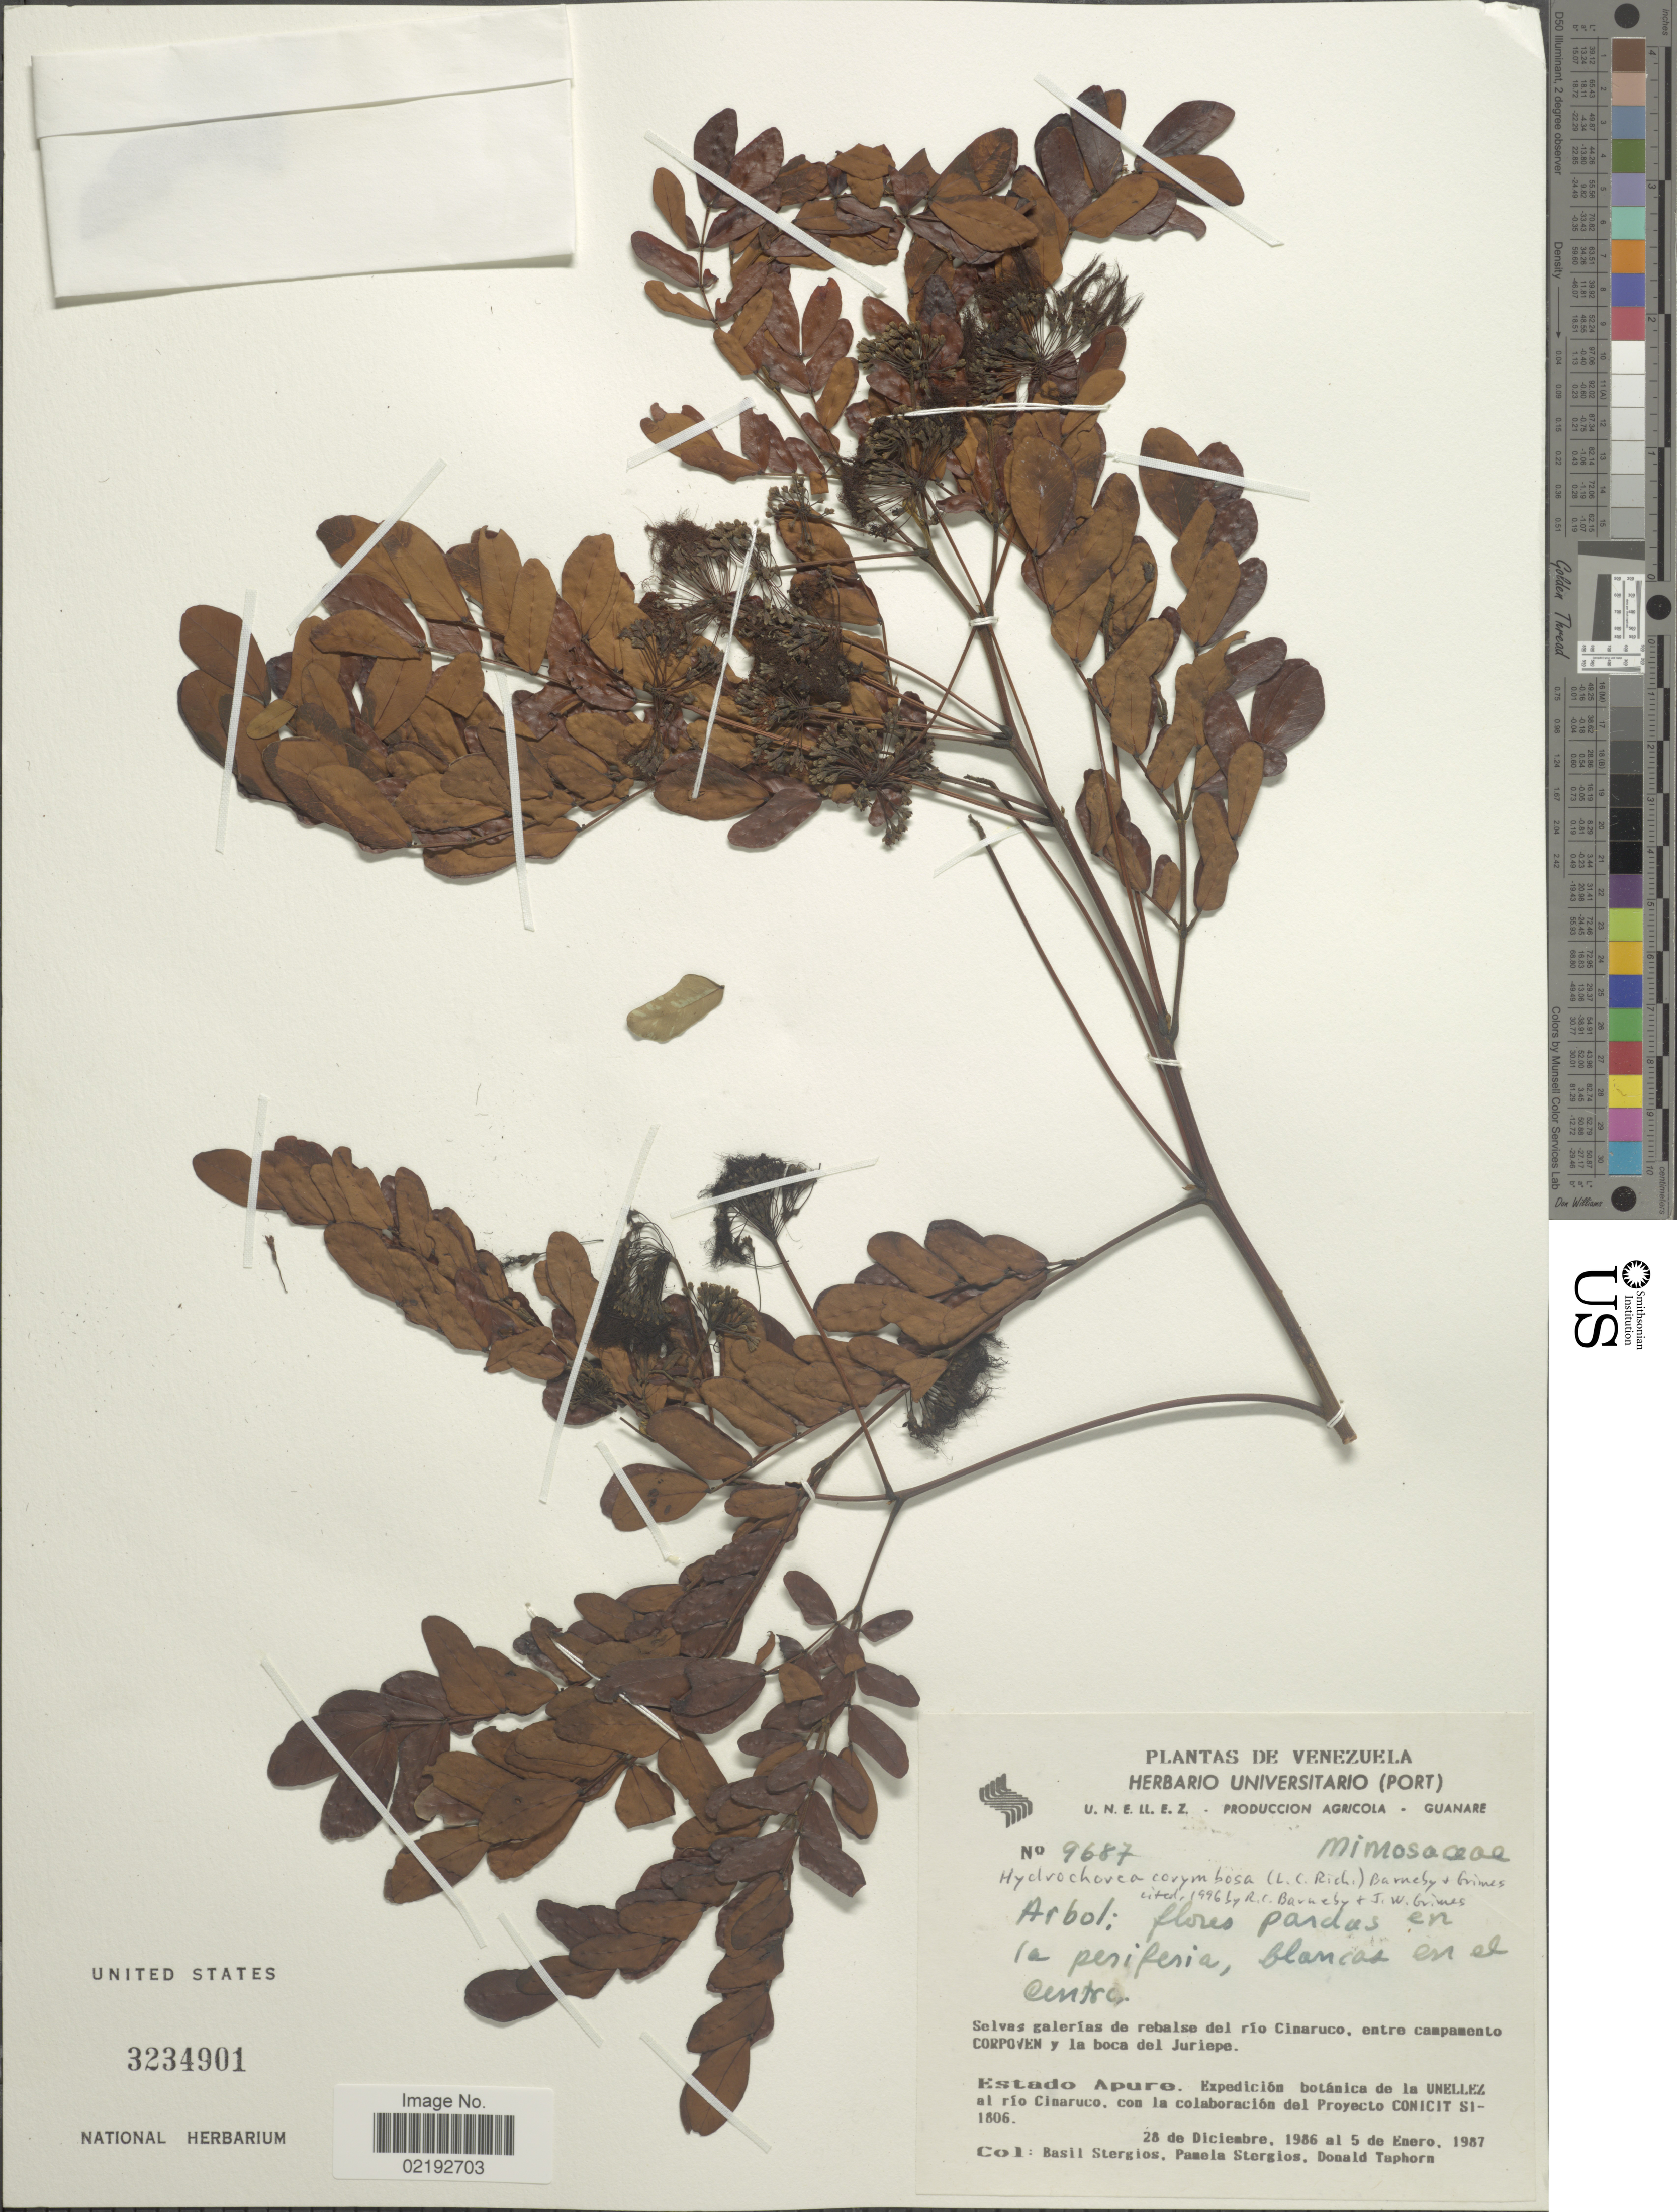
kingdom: Plantae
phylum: Tracheophyta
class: Magnoliopsida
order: Fabales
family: Fabaceae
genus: Hydrochorea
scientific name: Hydrochorea corymbosa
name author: (Rich.) Barneby & J.W. Grimes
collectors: B. G. Stergios, P. Stergios & D. Taphorn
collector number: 9687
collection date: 1986-12-28/1987-01-05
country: Venezuela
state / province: Apure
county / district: Achaguas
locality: Rio Cinaruco, entre campamento CORPOVEN y la boca del Juriepe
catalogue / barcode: US 3234901